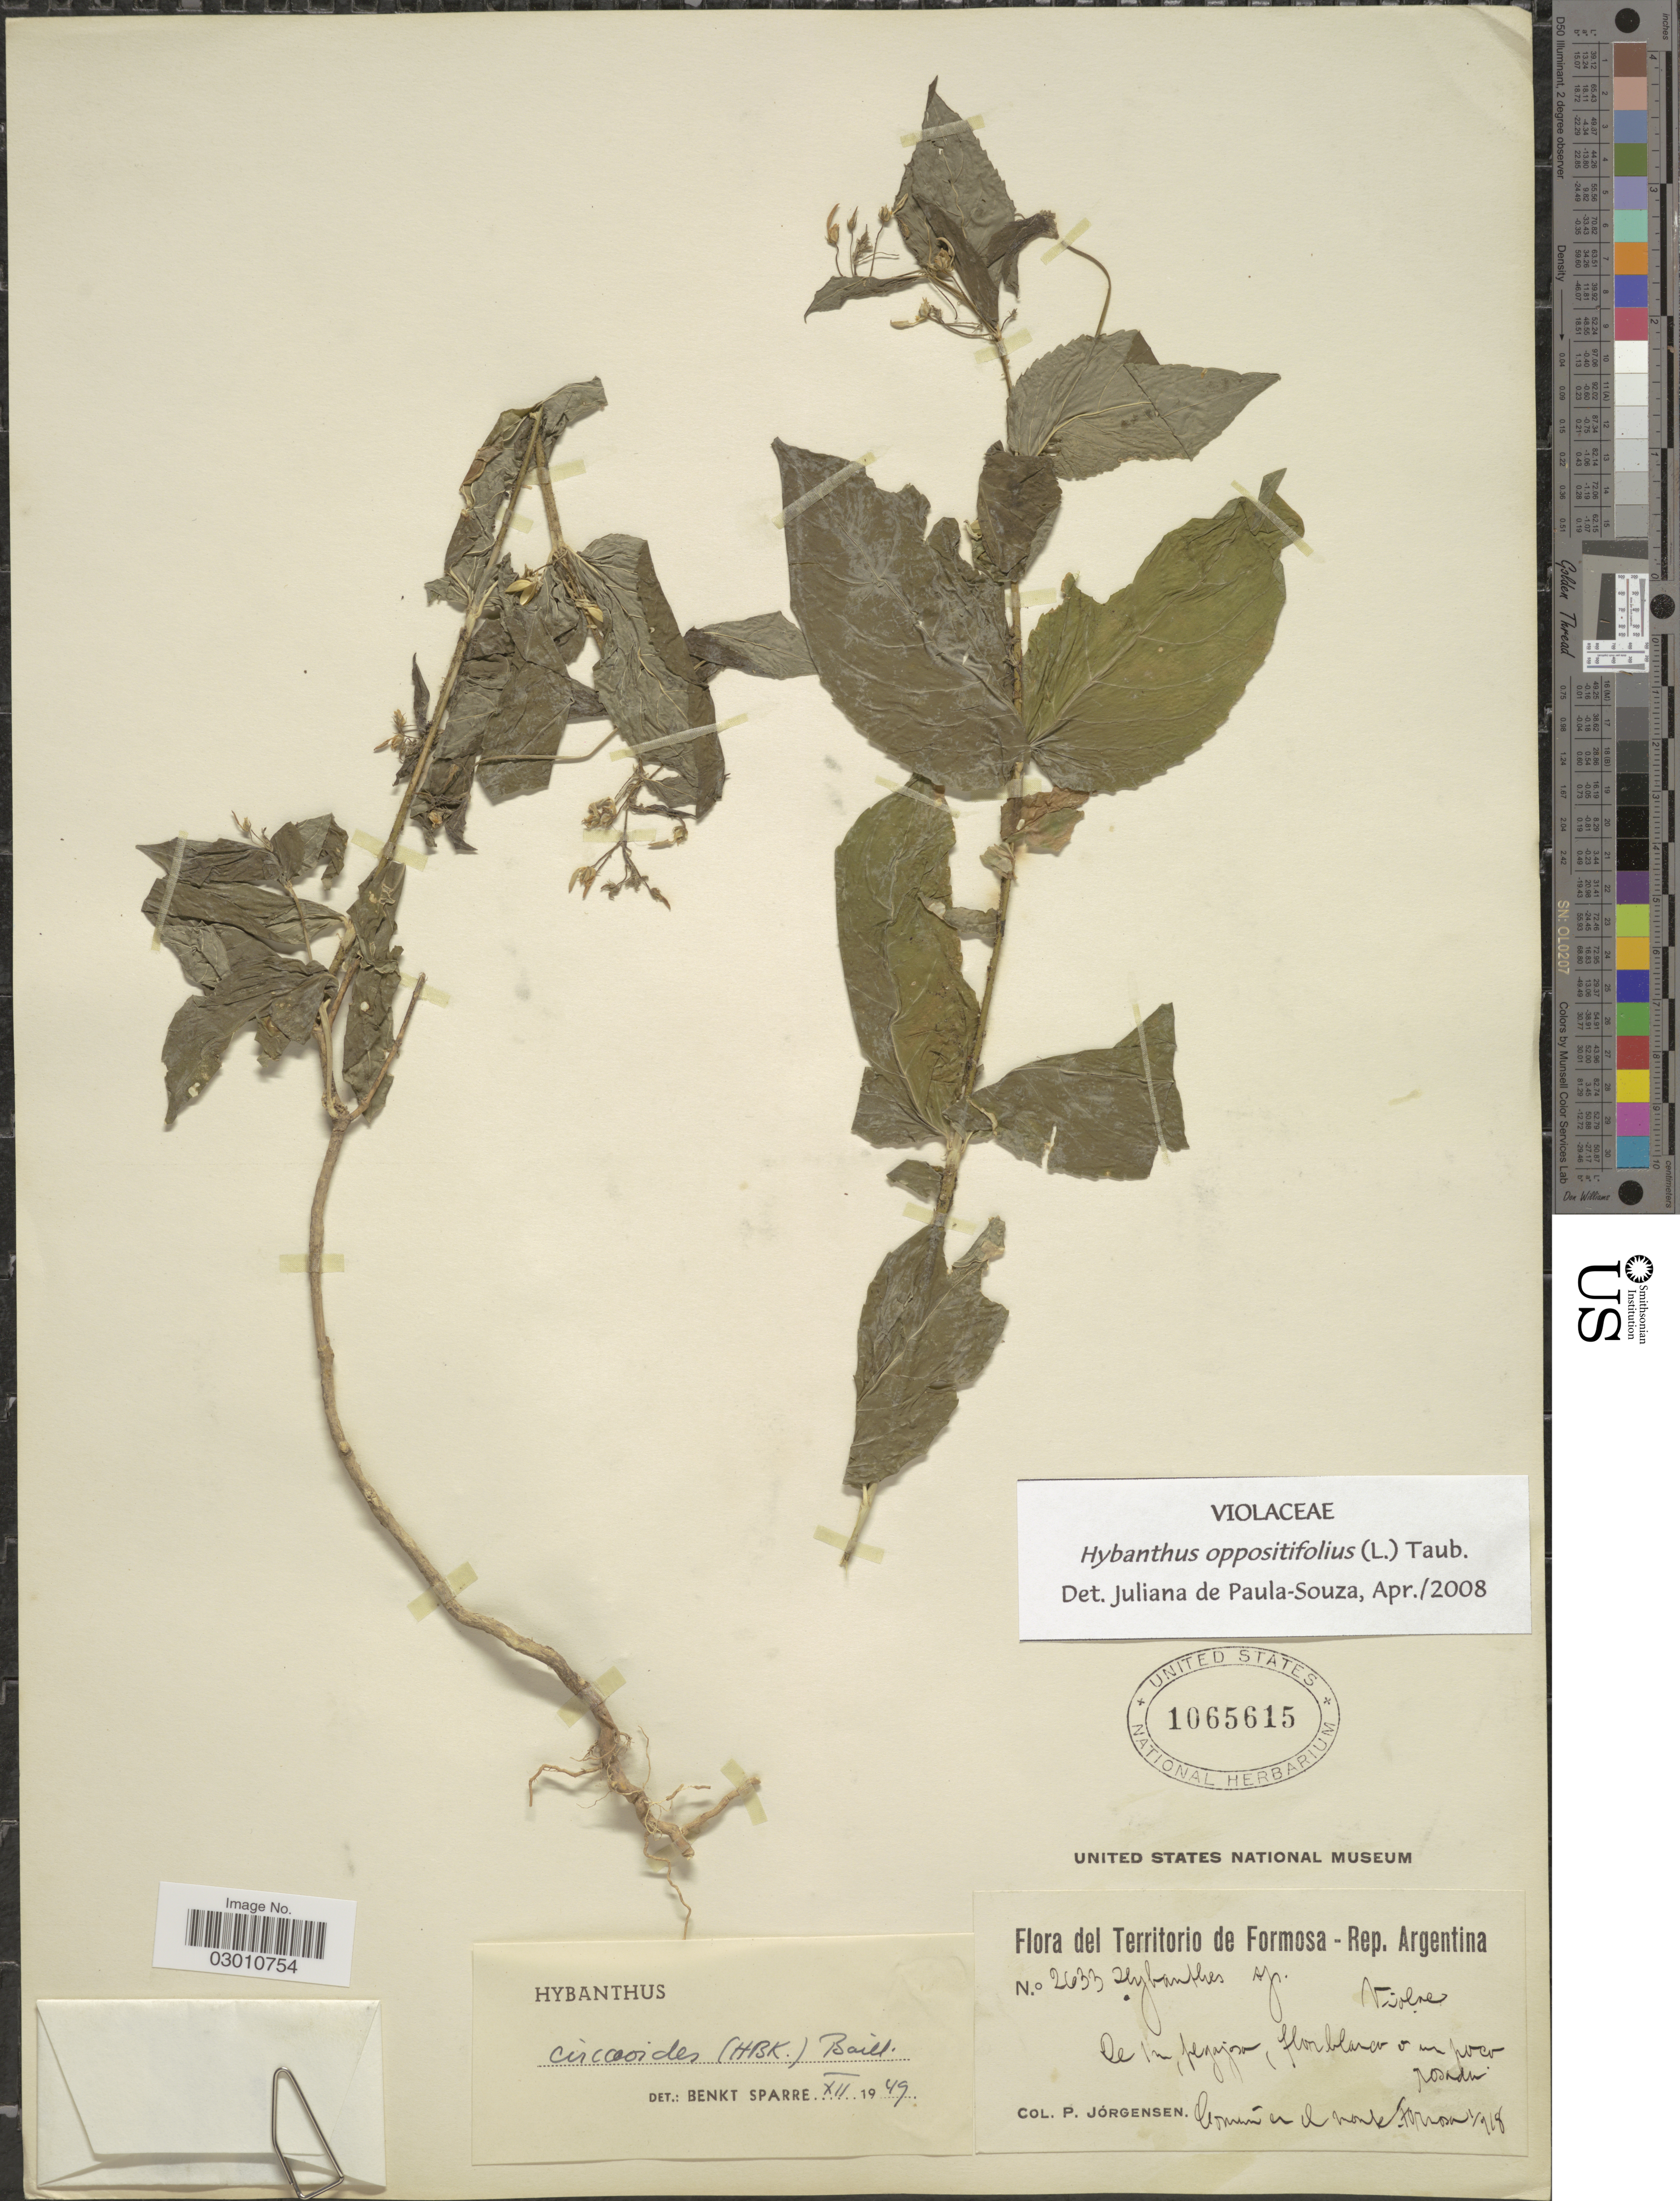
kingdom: Plantae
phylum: Tracheophyta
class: Magnoliopsida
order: Malpighiales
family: Violaceae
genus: Pombalia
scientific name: Pombalia oppositifolia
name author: (L.) Paula-Souza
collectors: P. Jörgensen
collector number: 2633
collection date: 1918-01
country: Argentina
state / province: Formosa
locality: Territorio de Formosa - Rep. Argentina, en el monte Formosa.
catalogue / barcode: US 1065615